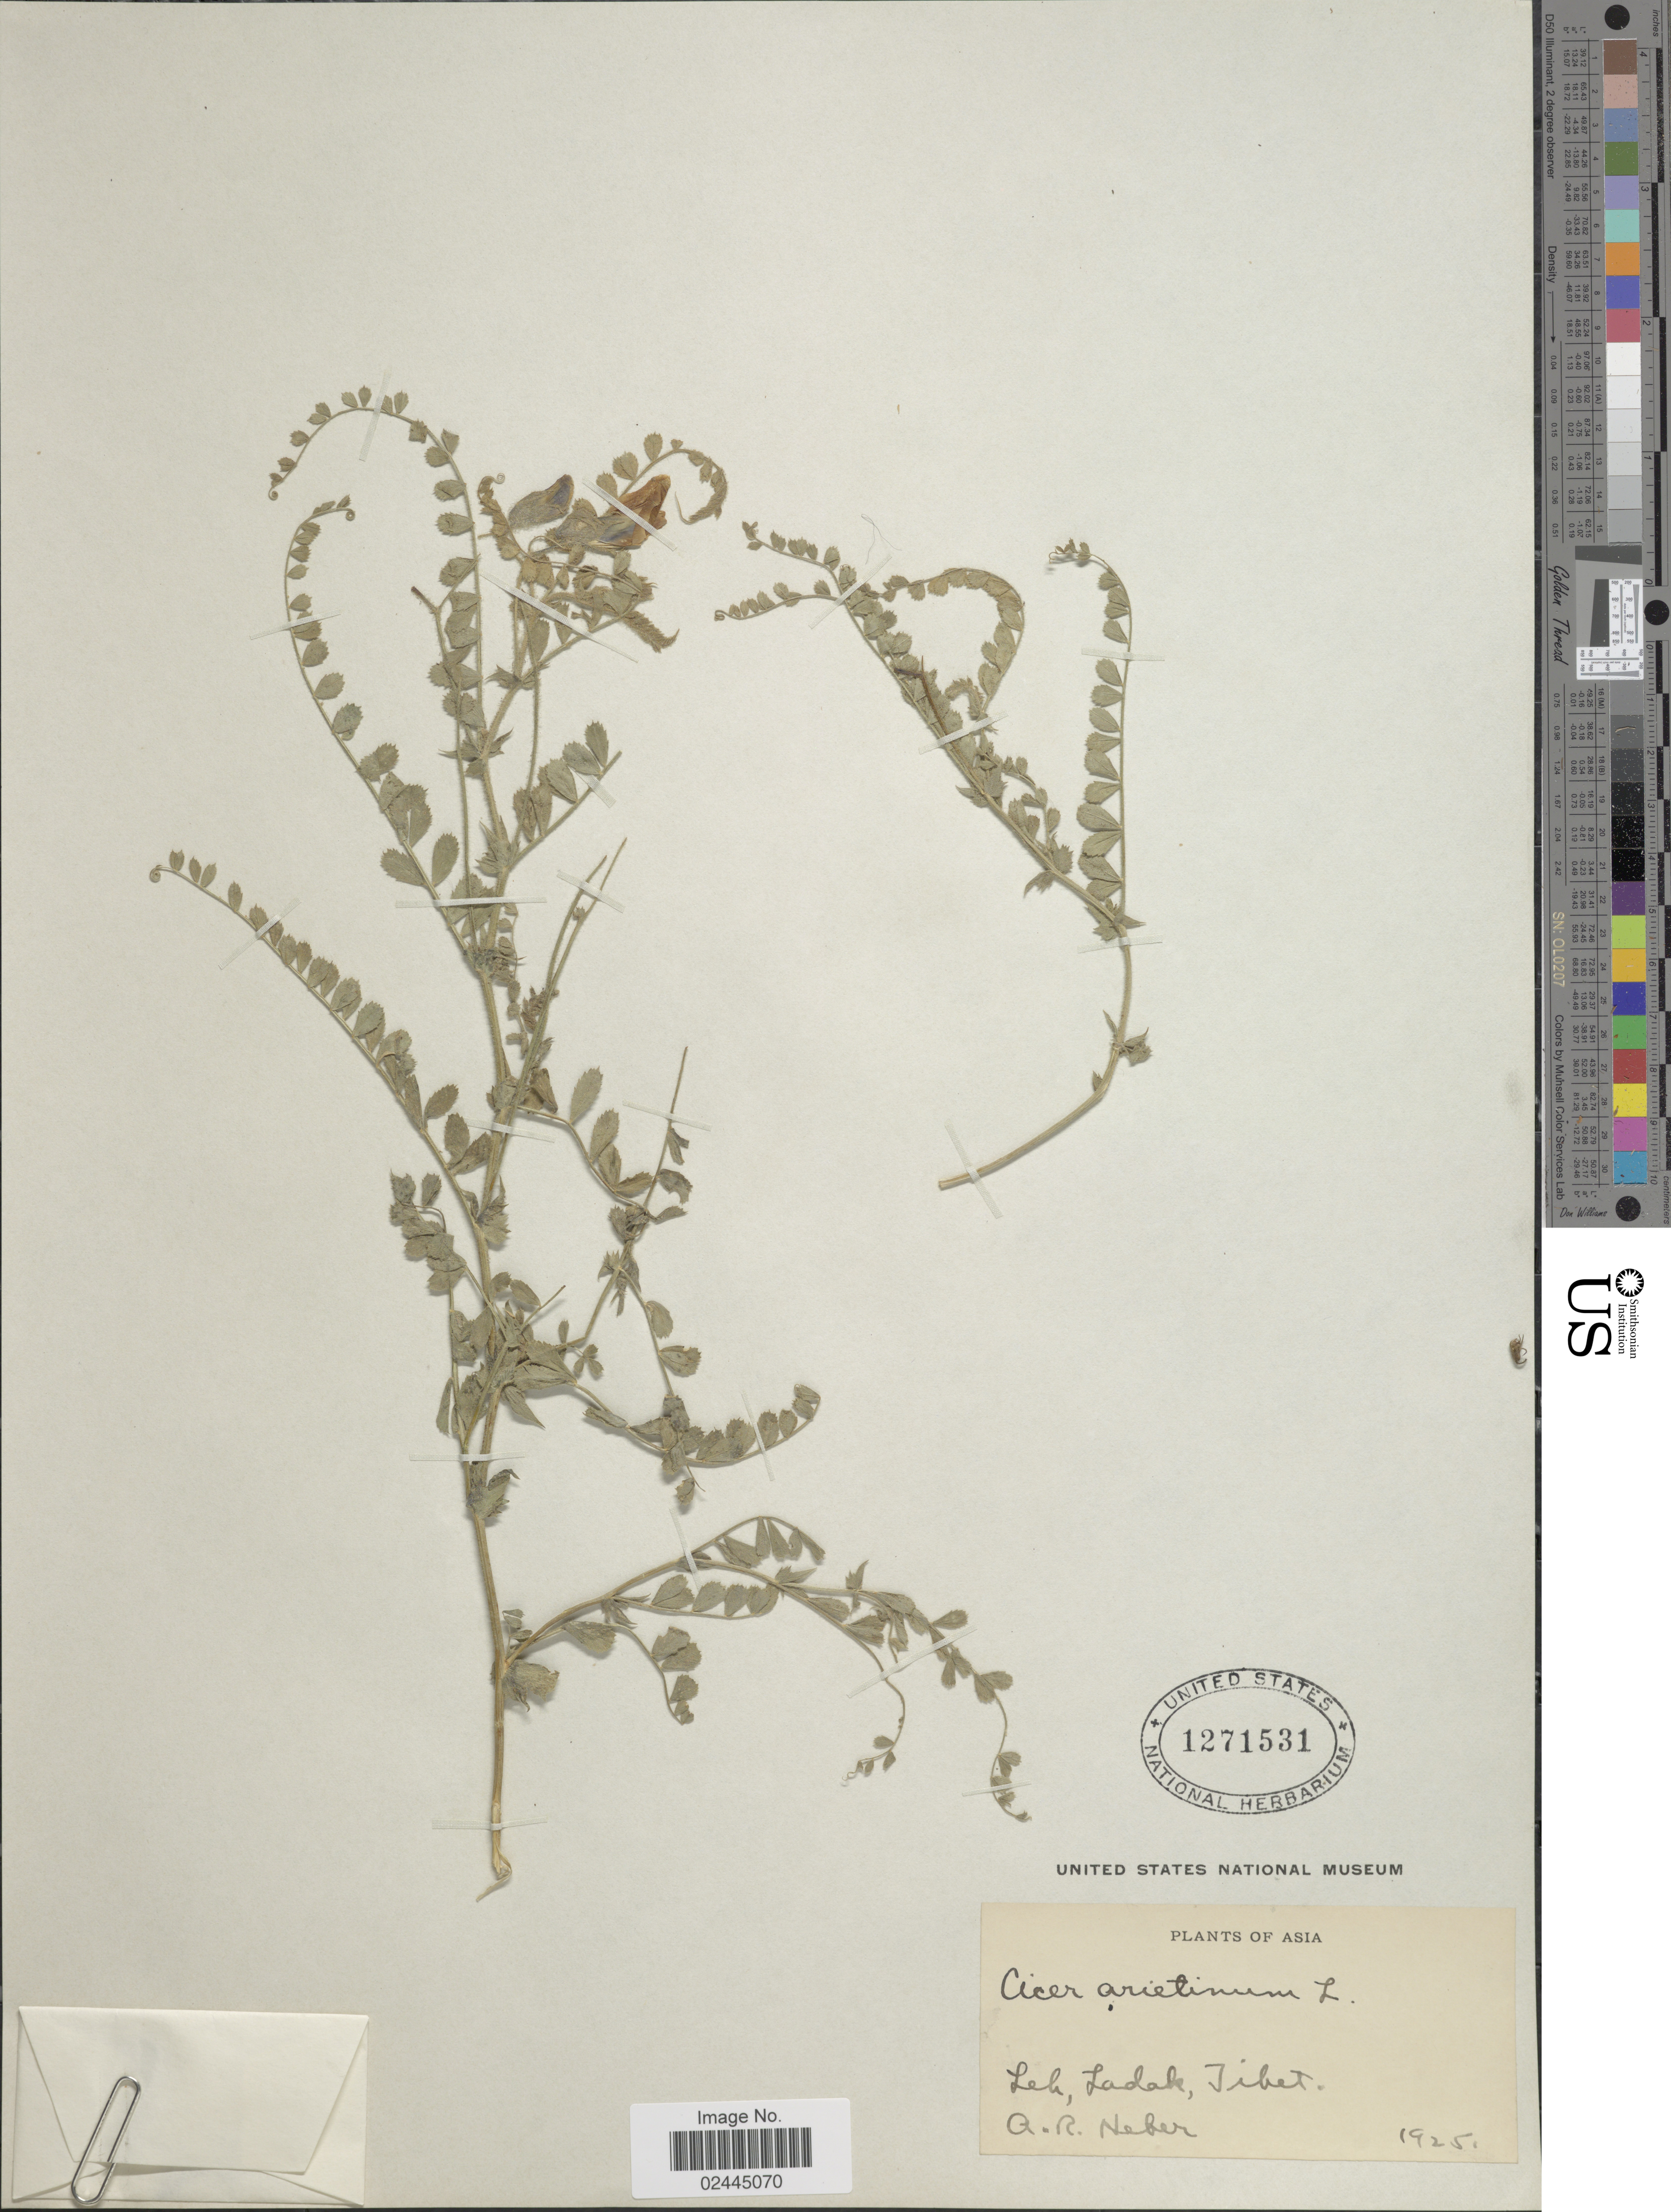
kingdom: Plantae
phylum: Tracheophyta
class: Magnoliopsida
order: Fabales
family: Fabaceae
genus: Cicer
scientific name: Cicer arietinum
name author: L.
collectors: A. Neber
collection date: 1925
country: India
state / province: Ladakh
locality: Leh, Ladak, Tibet.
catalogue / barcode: US 1271531